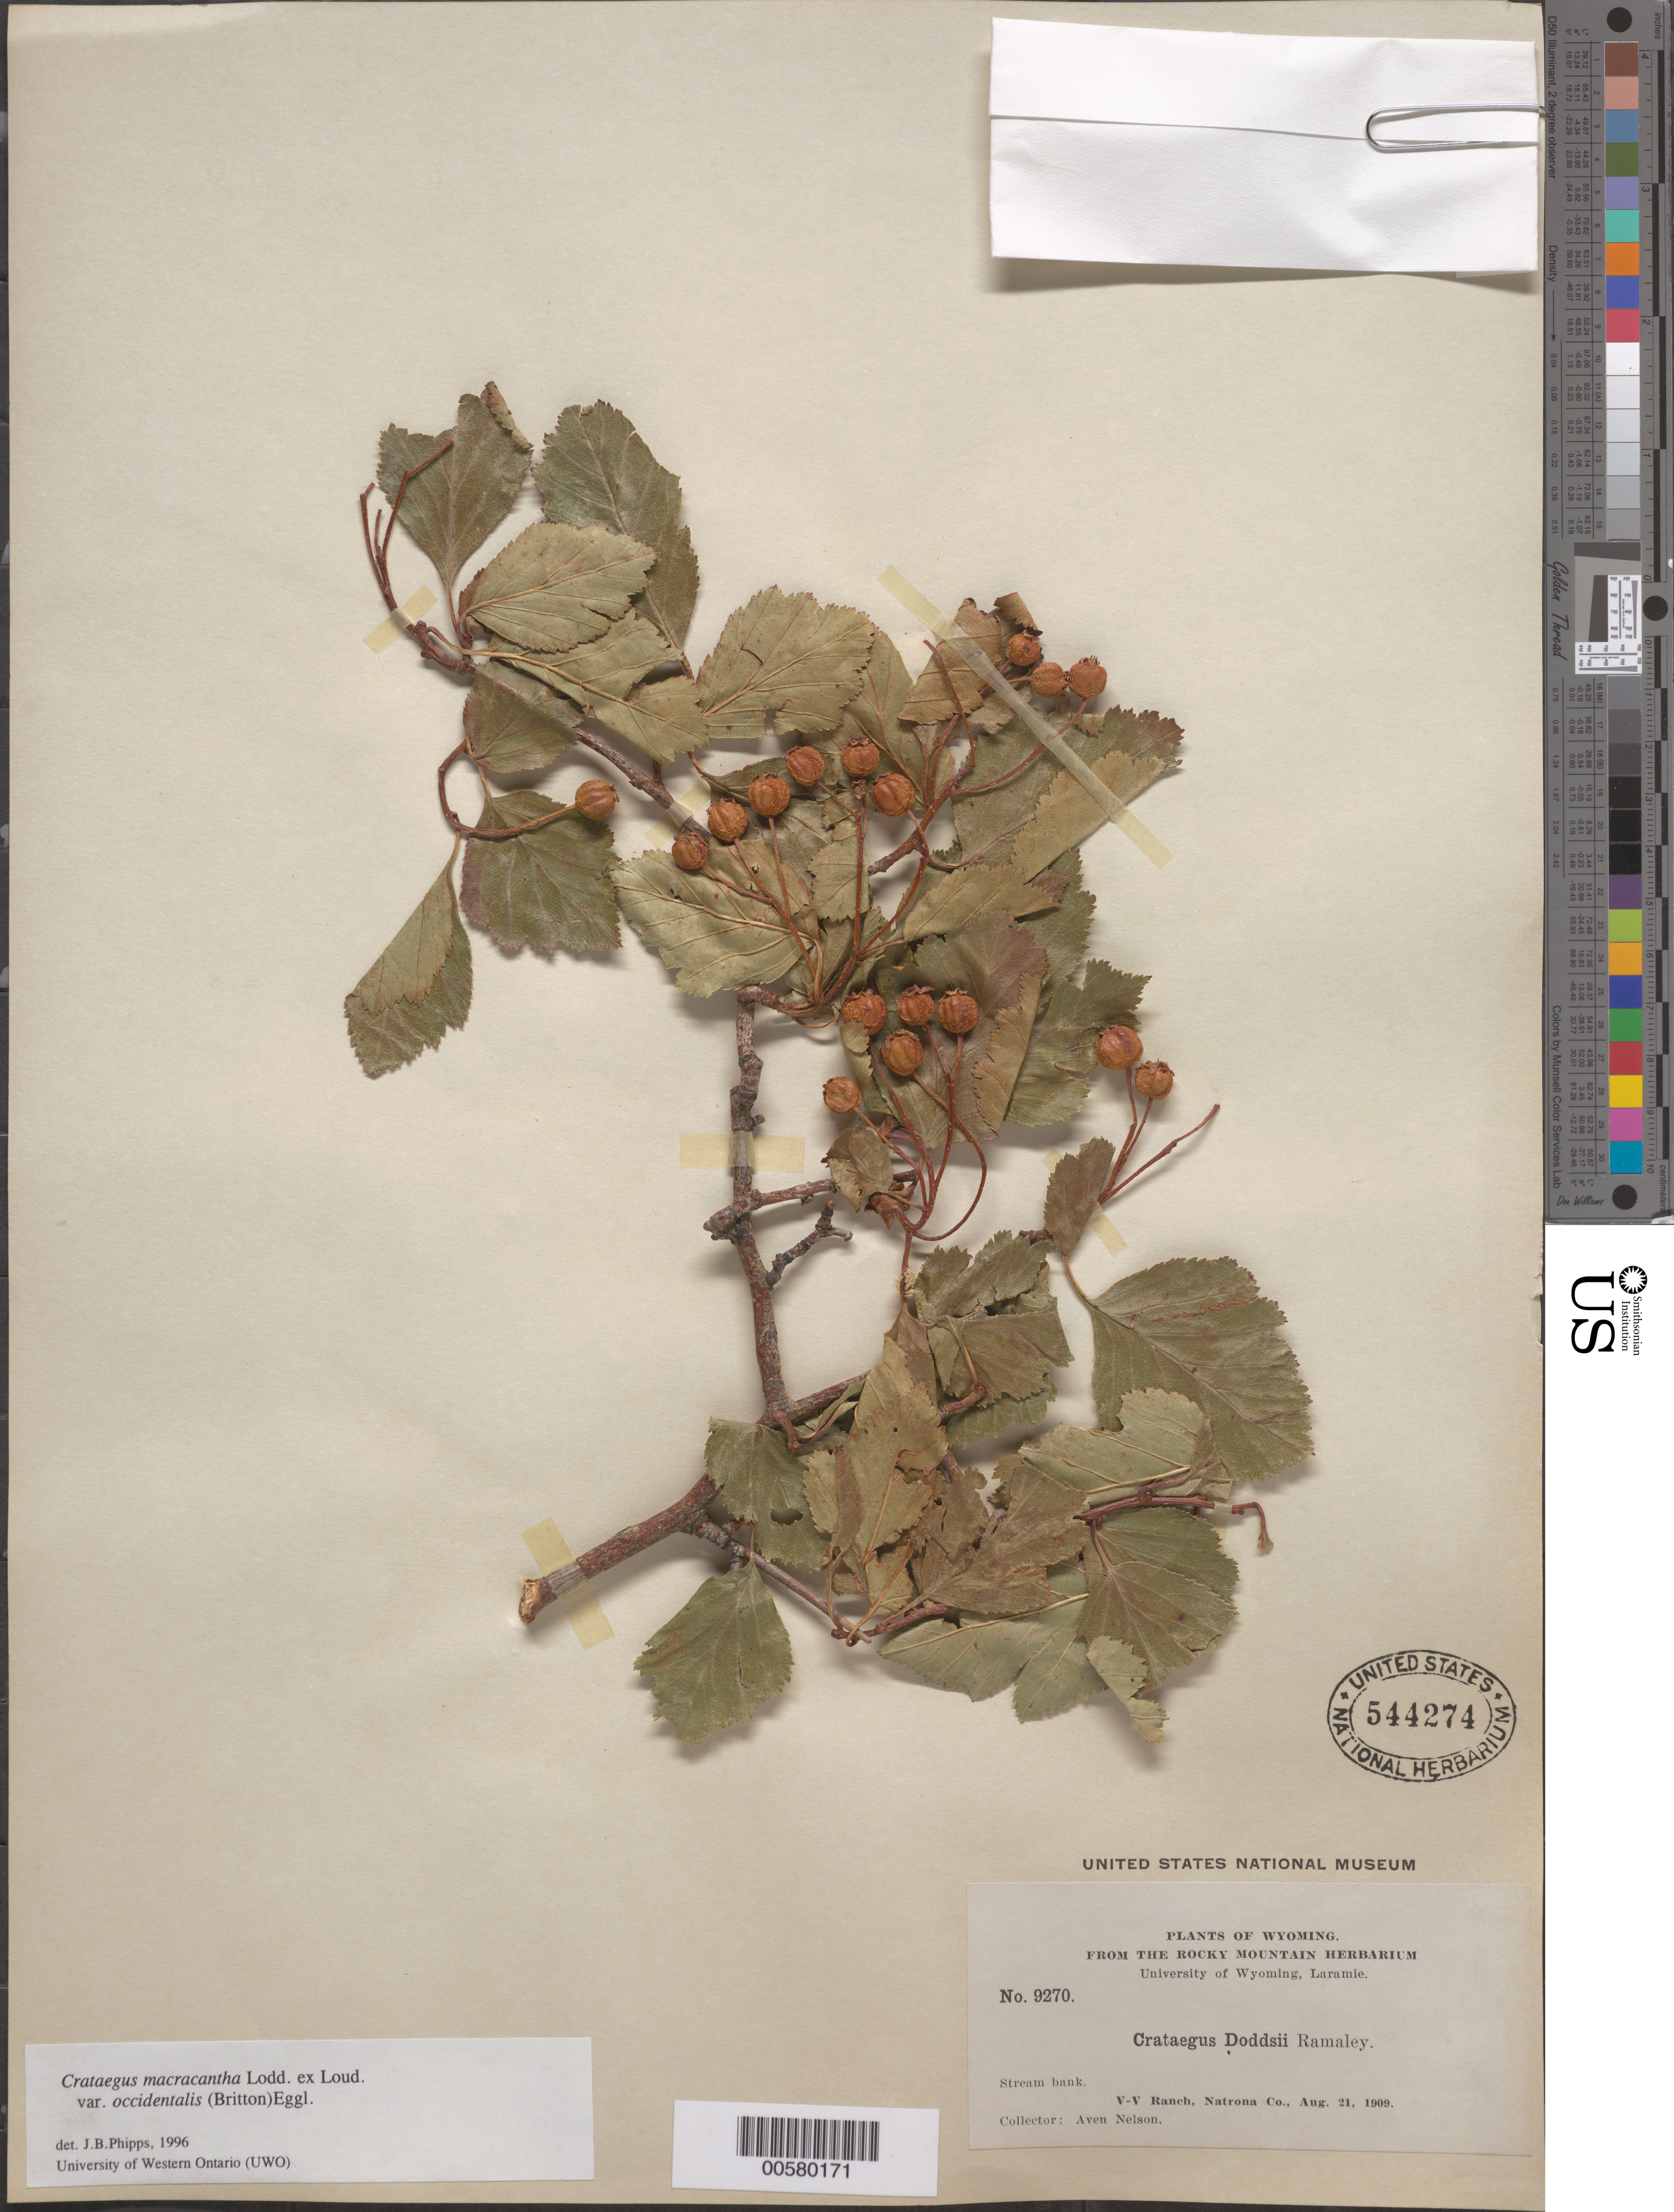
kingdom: Plantae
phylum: Tracheophyta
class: Magnoliopsida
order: Rosales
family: Rosaceae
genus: Crataegus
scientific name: Crataegus macracantha var. occidentalis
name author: (Britton) Eggl.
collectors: A. Nelson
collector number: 9270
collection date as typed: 21 Aug 1909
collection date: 1909-08-21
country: United States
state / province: Wyoming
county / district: Natrona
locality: V-V Ranch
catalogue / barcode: US 544274